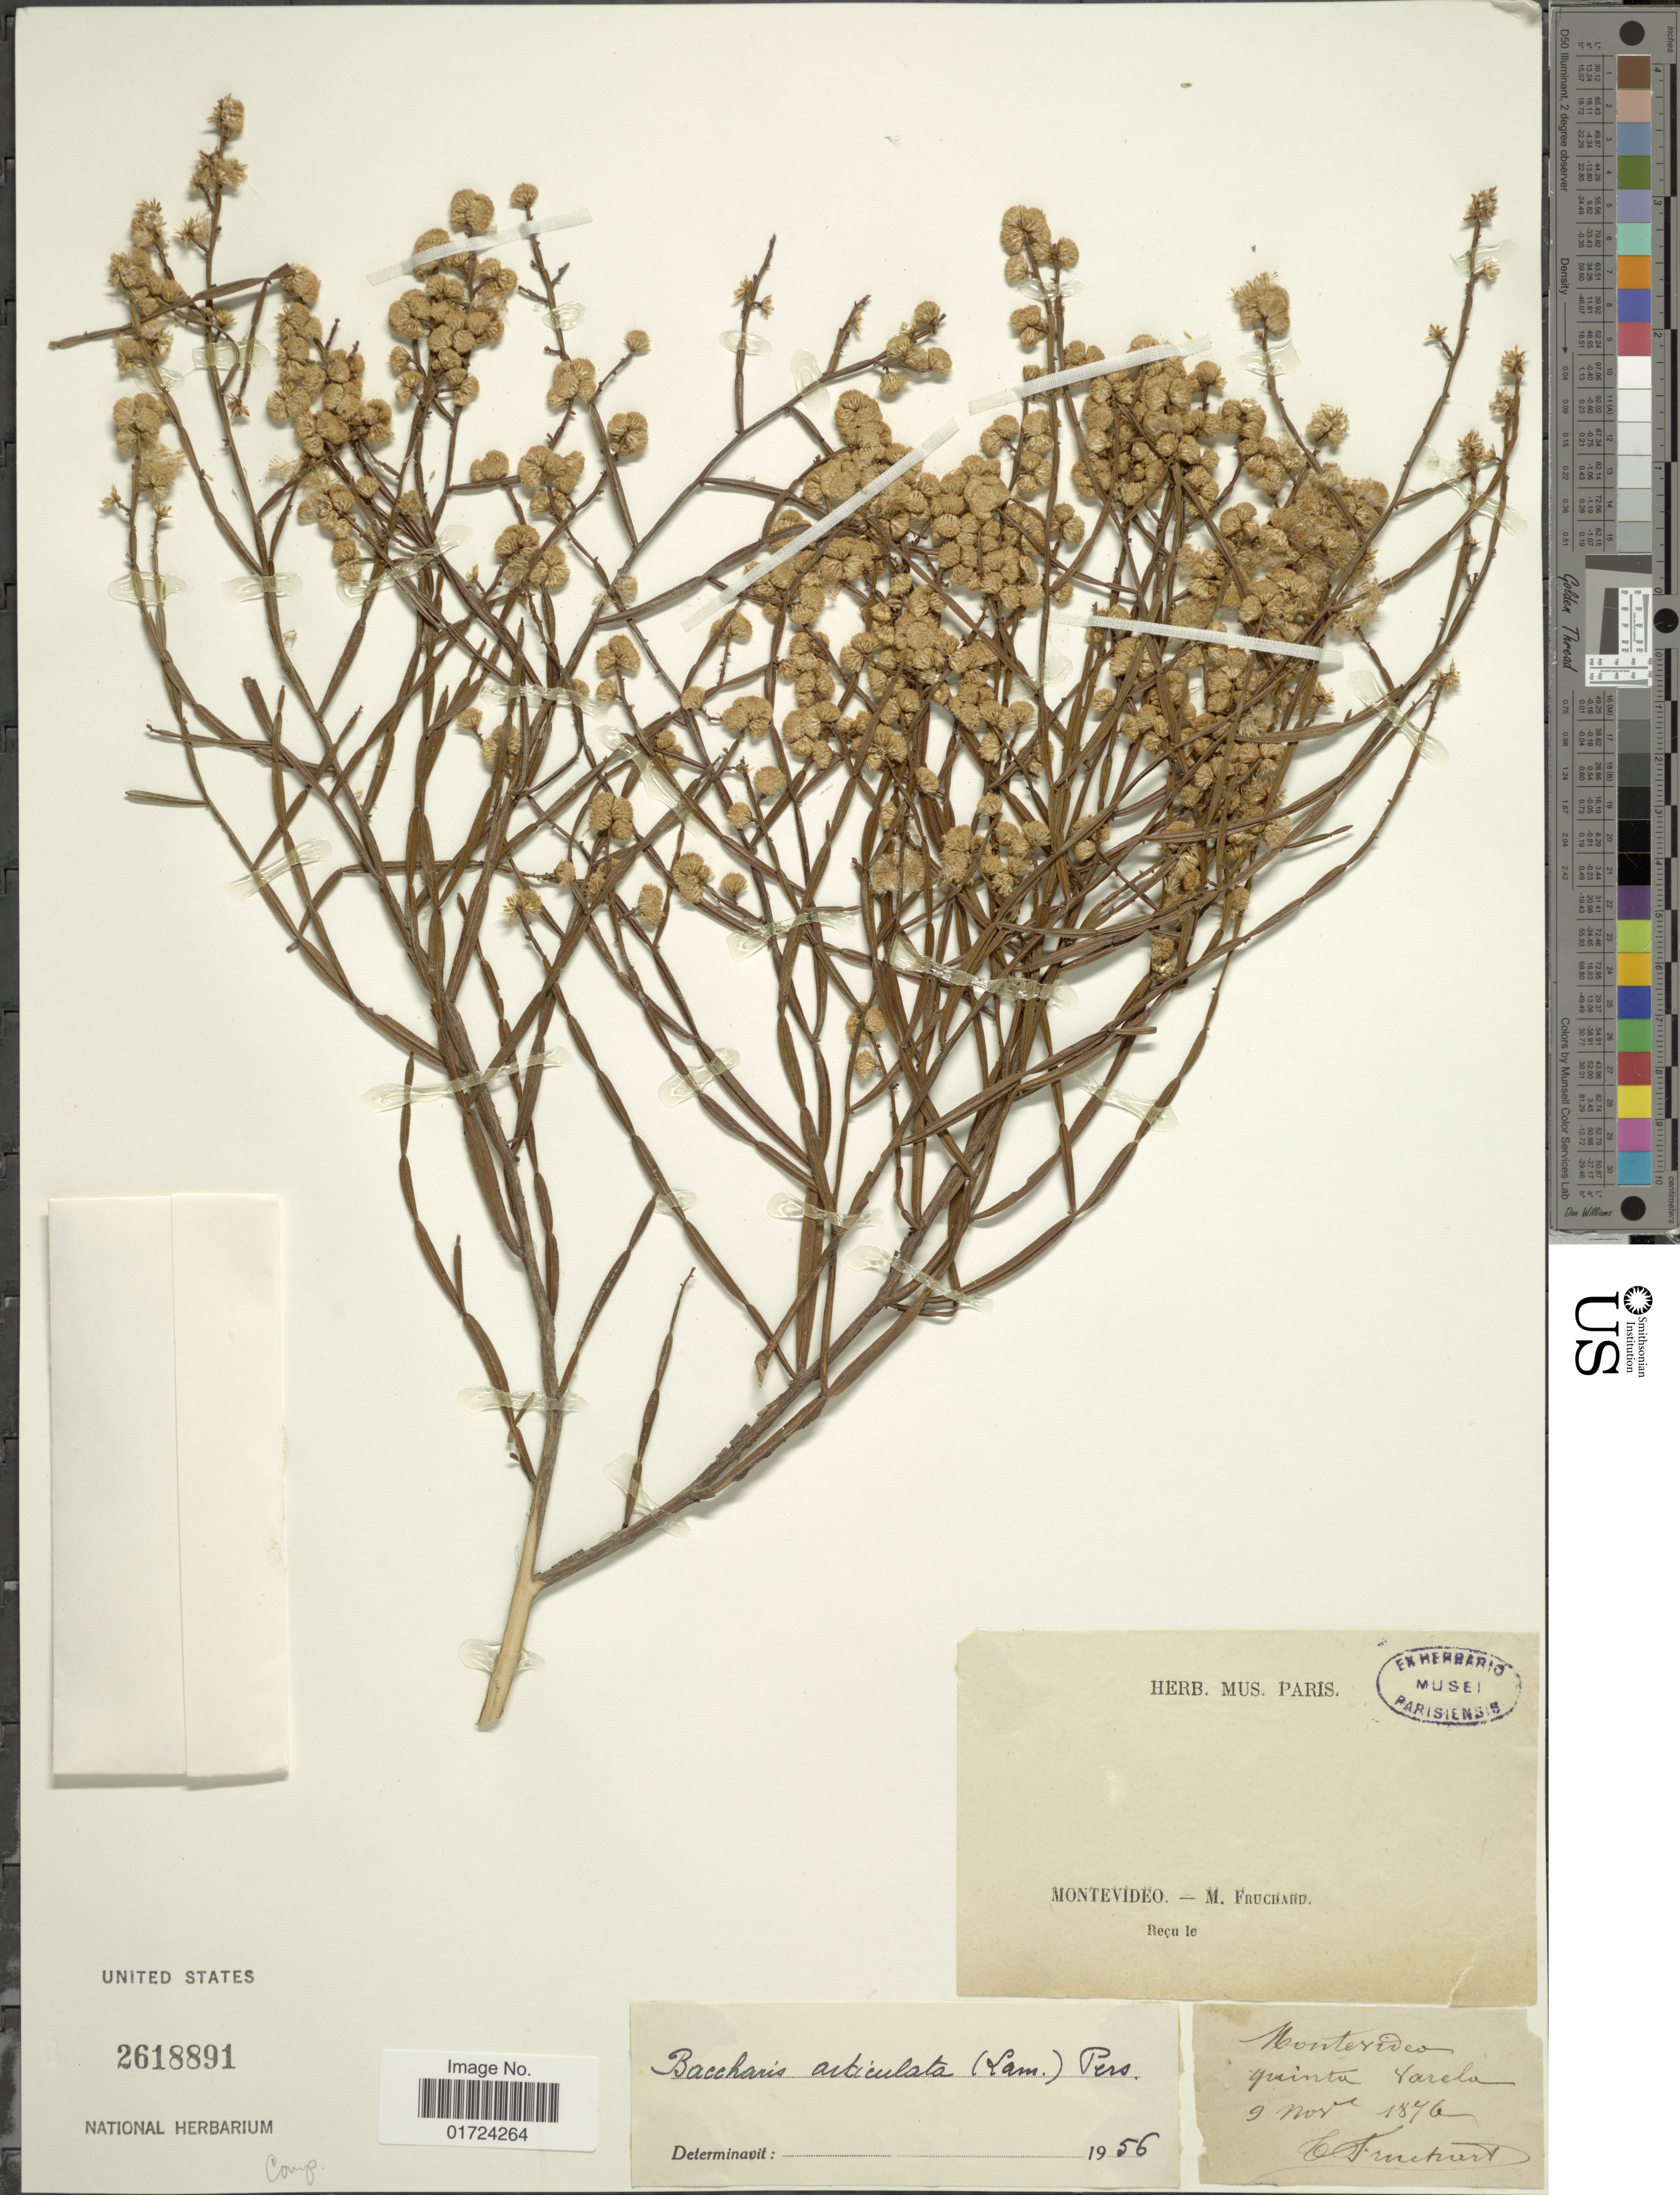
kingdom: Plantae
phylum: Tracheophyta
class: Magnoliopsida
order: Asterales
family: Asteraceae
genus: Baccharis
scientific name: Baccharis articulata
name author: (Lam.) Pers.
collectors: M. Fruchard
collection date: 1876-11-02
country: Uruguay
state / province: Montevideo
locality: Montevideo, Quinta Yarelo.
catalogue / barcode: US 2618891